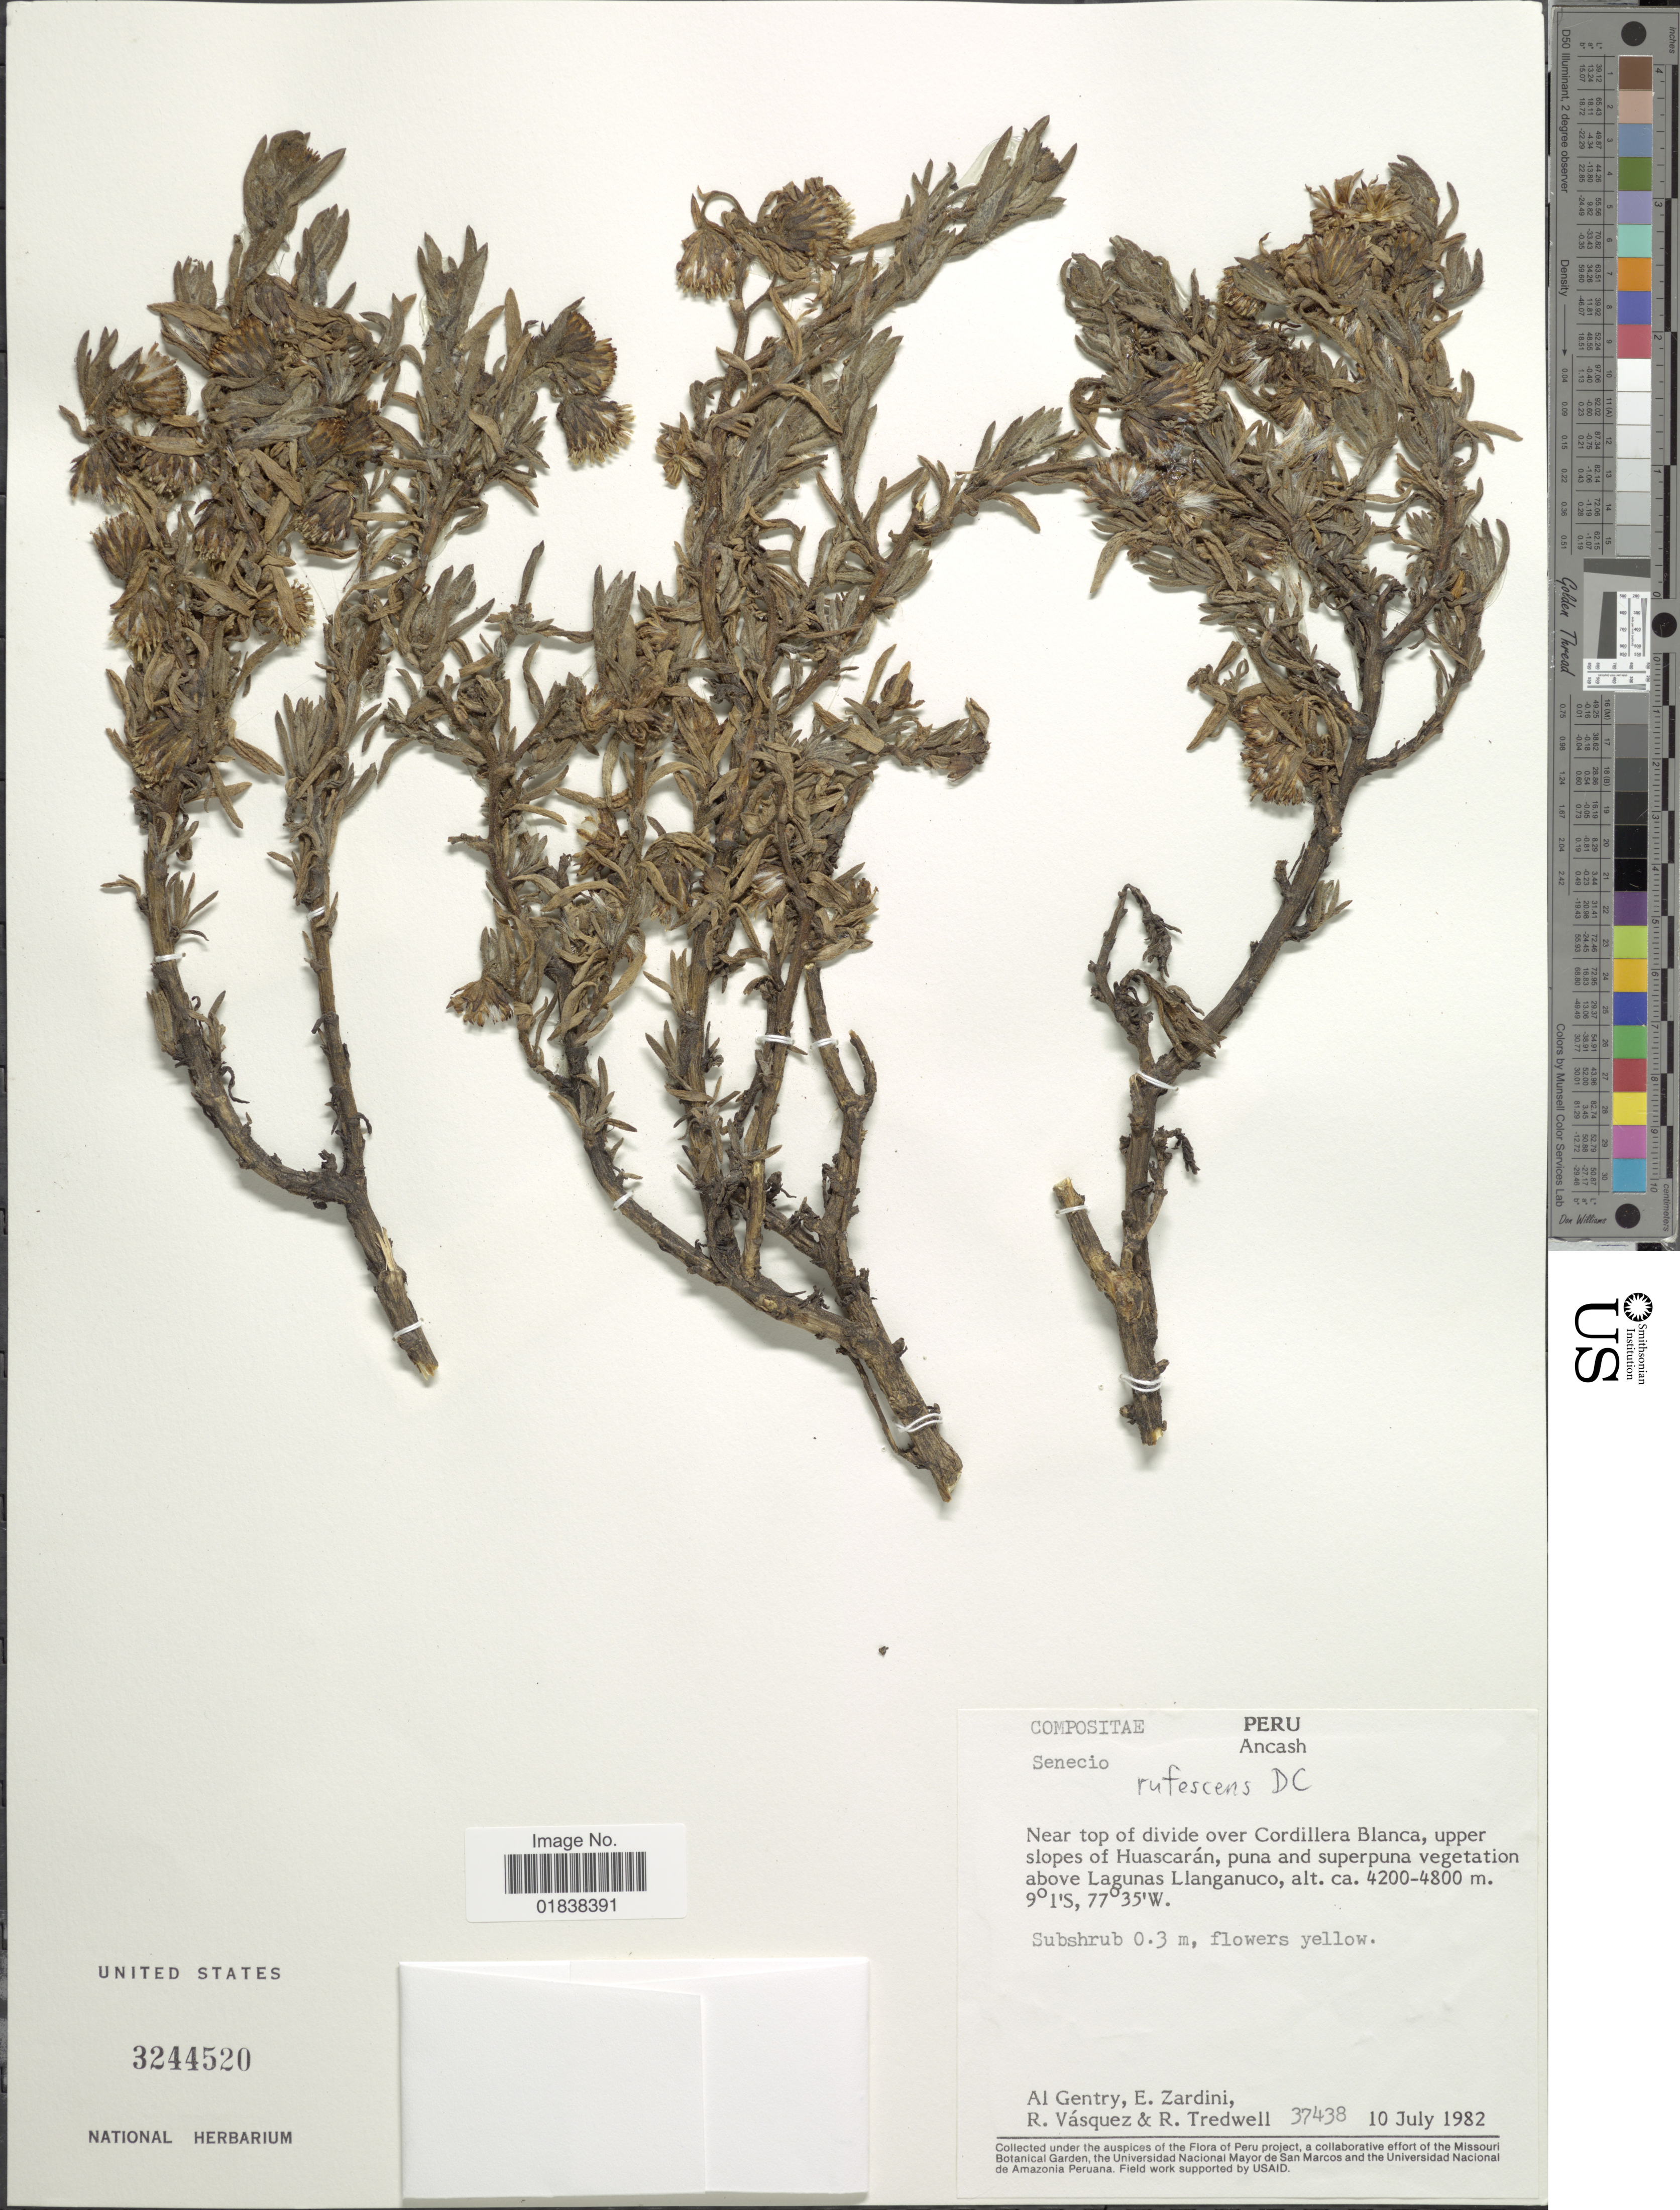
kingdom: Plantae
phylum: Tracheophyta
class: Magnoliopsida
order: Asterales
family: Asteraceae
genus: Senecio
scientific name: Senecio rufescens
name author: DC.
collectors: A. H. Gentry, E. M. Zardini, R. Vásquez & R. Tredwell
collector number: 37438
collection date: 1982-07-10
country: Peru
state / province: Ancash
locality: Near top of divide over Cordillera Blanca, upper slopes of Huascaran, above Lagunas Llanganuco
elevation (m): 4200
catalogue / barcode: US 3244520